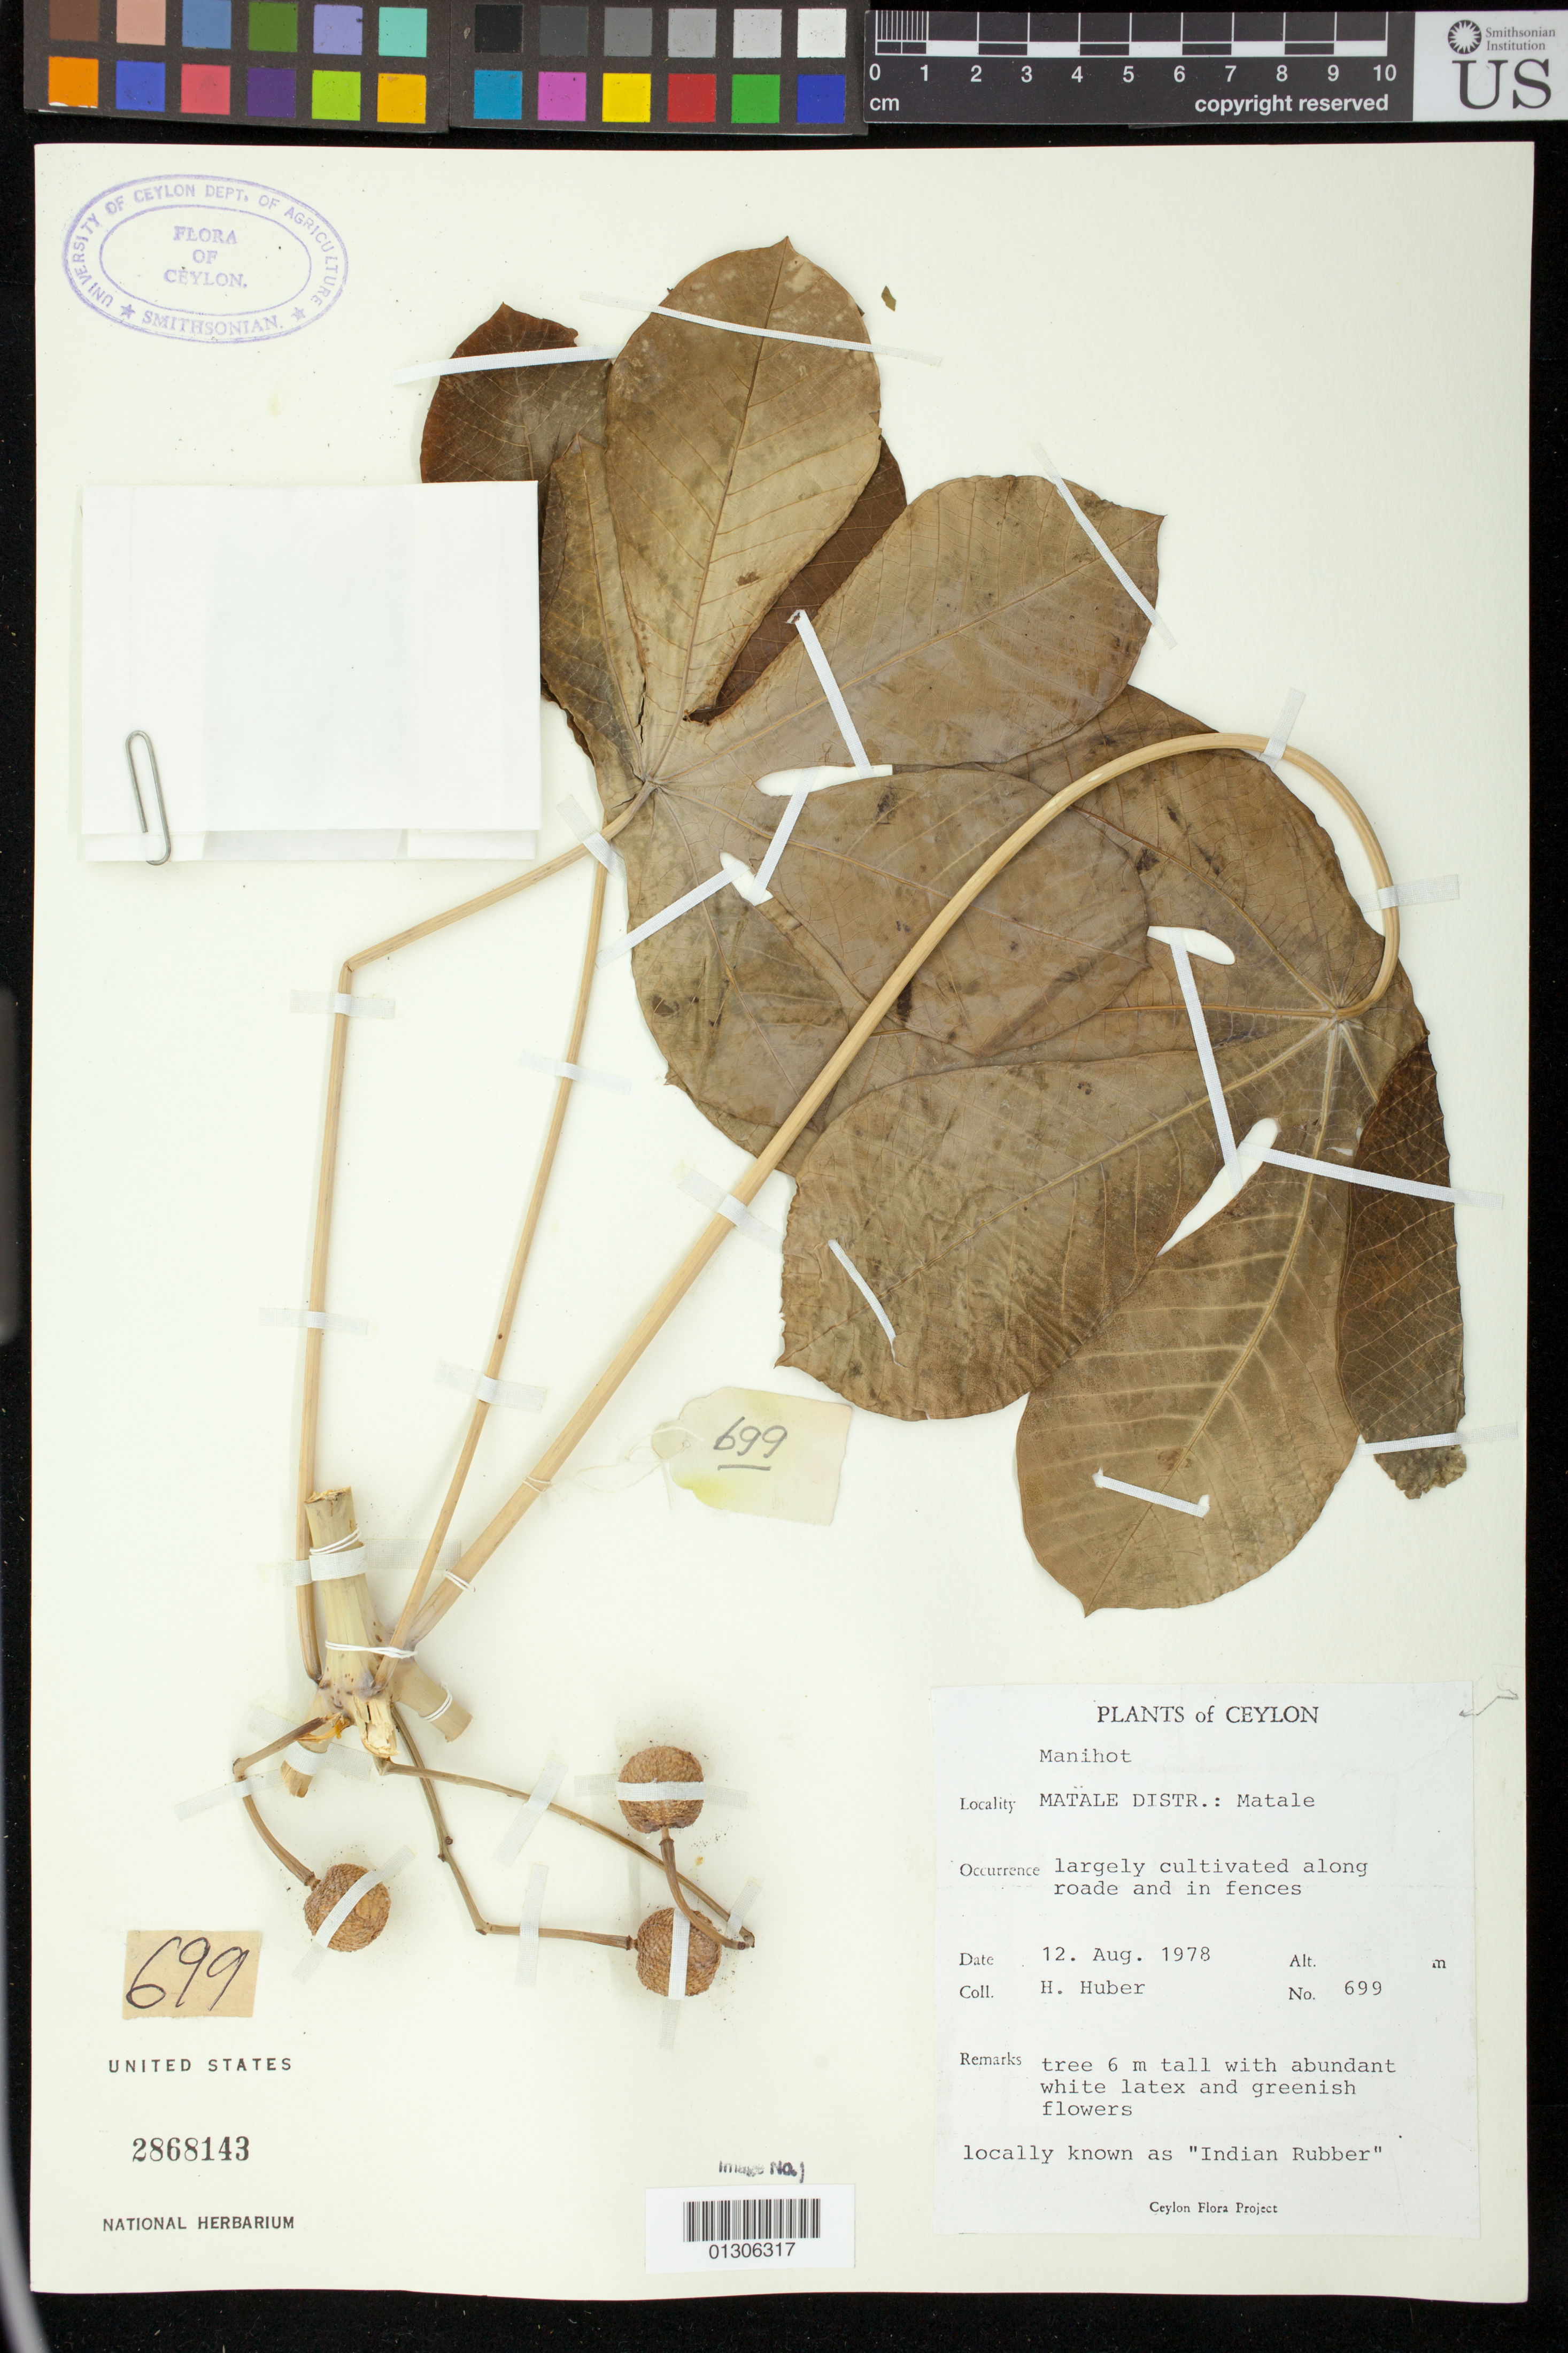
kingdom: Plantae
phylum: Tracheophyta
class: Magnoliopsida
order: Malpighiales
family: Euphorbiaceae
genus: Manihot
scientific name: Manihot glaziovii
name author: Müll. Arg.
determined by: Mendoza, M.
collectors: H. Huber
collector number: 699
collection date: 1978-08-12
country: Sri Lanka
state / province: Central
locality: Matale District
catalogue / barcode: US 2868143